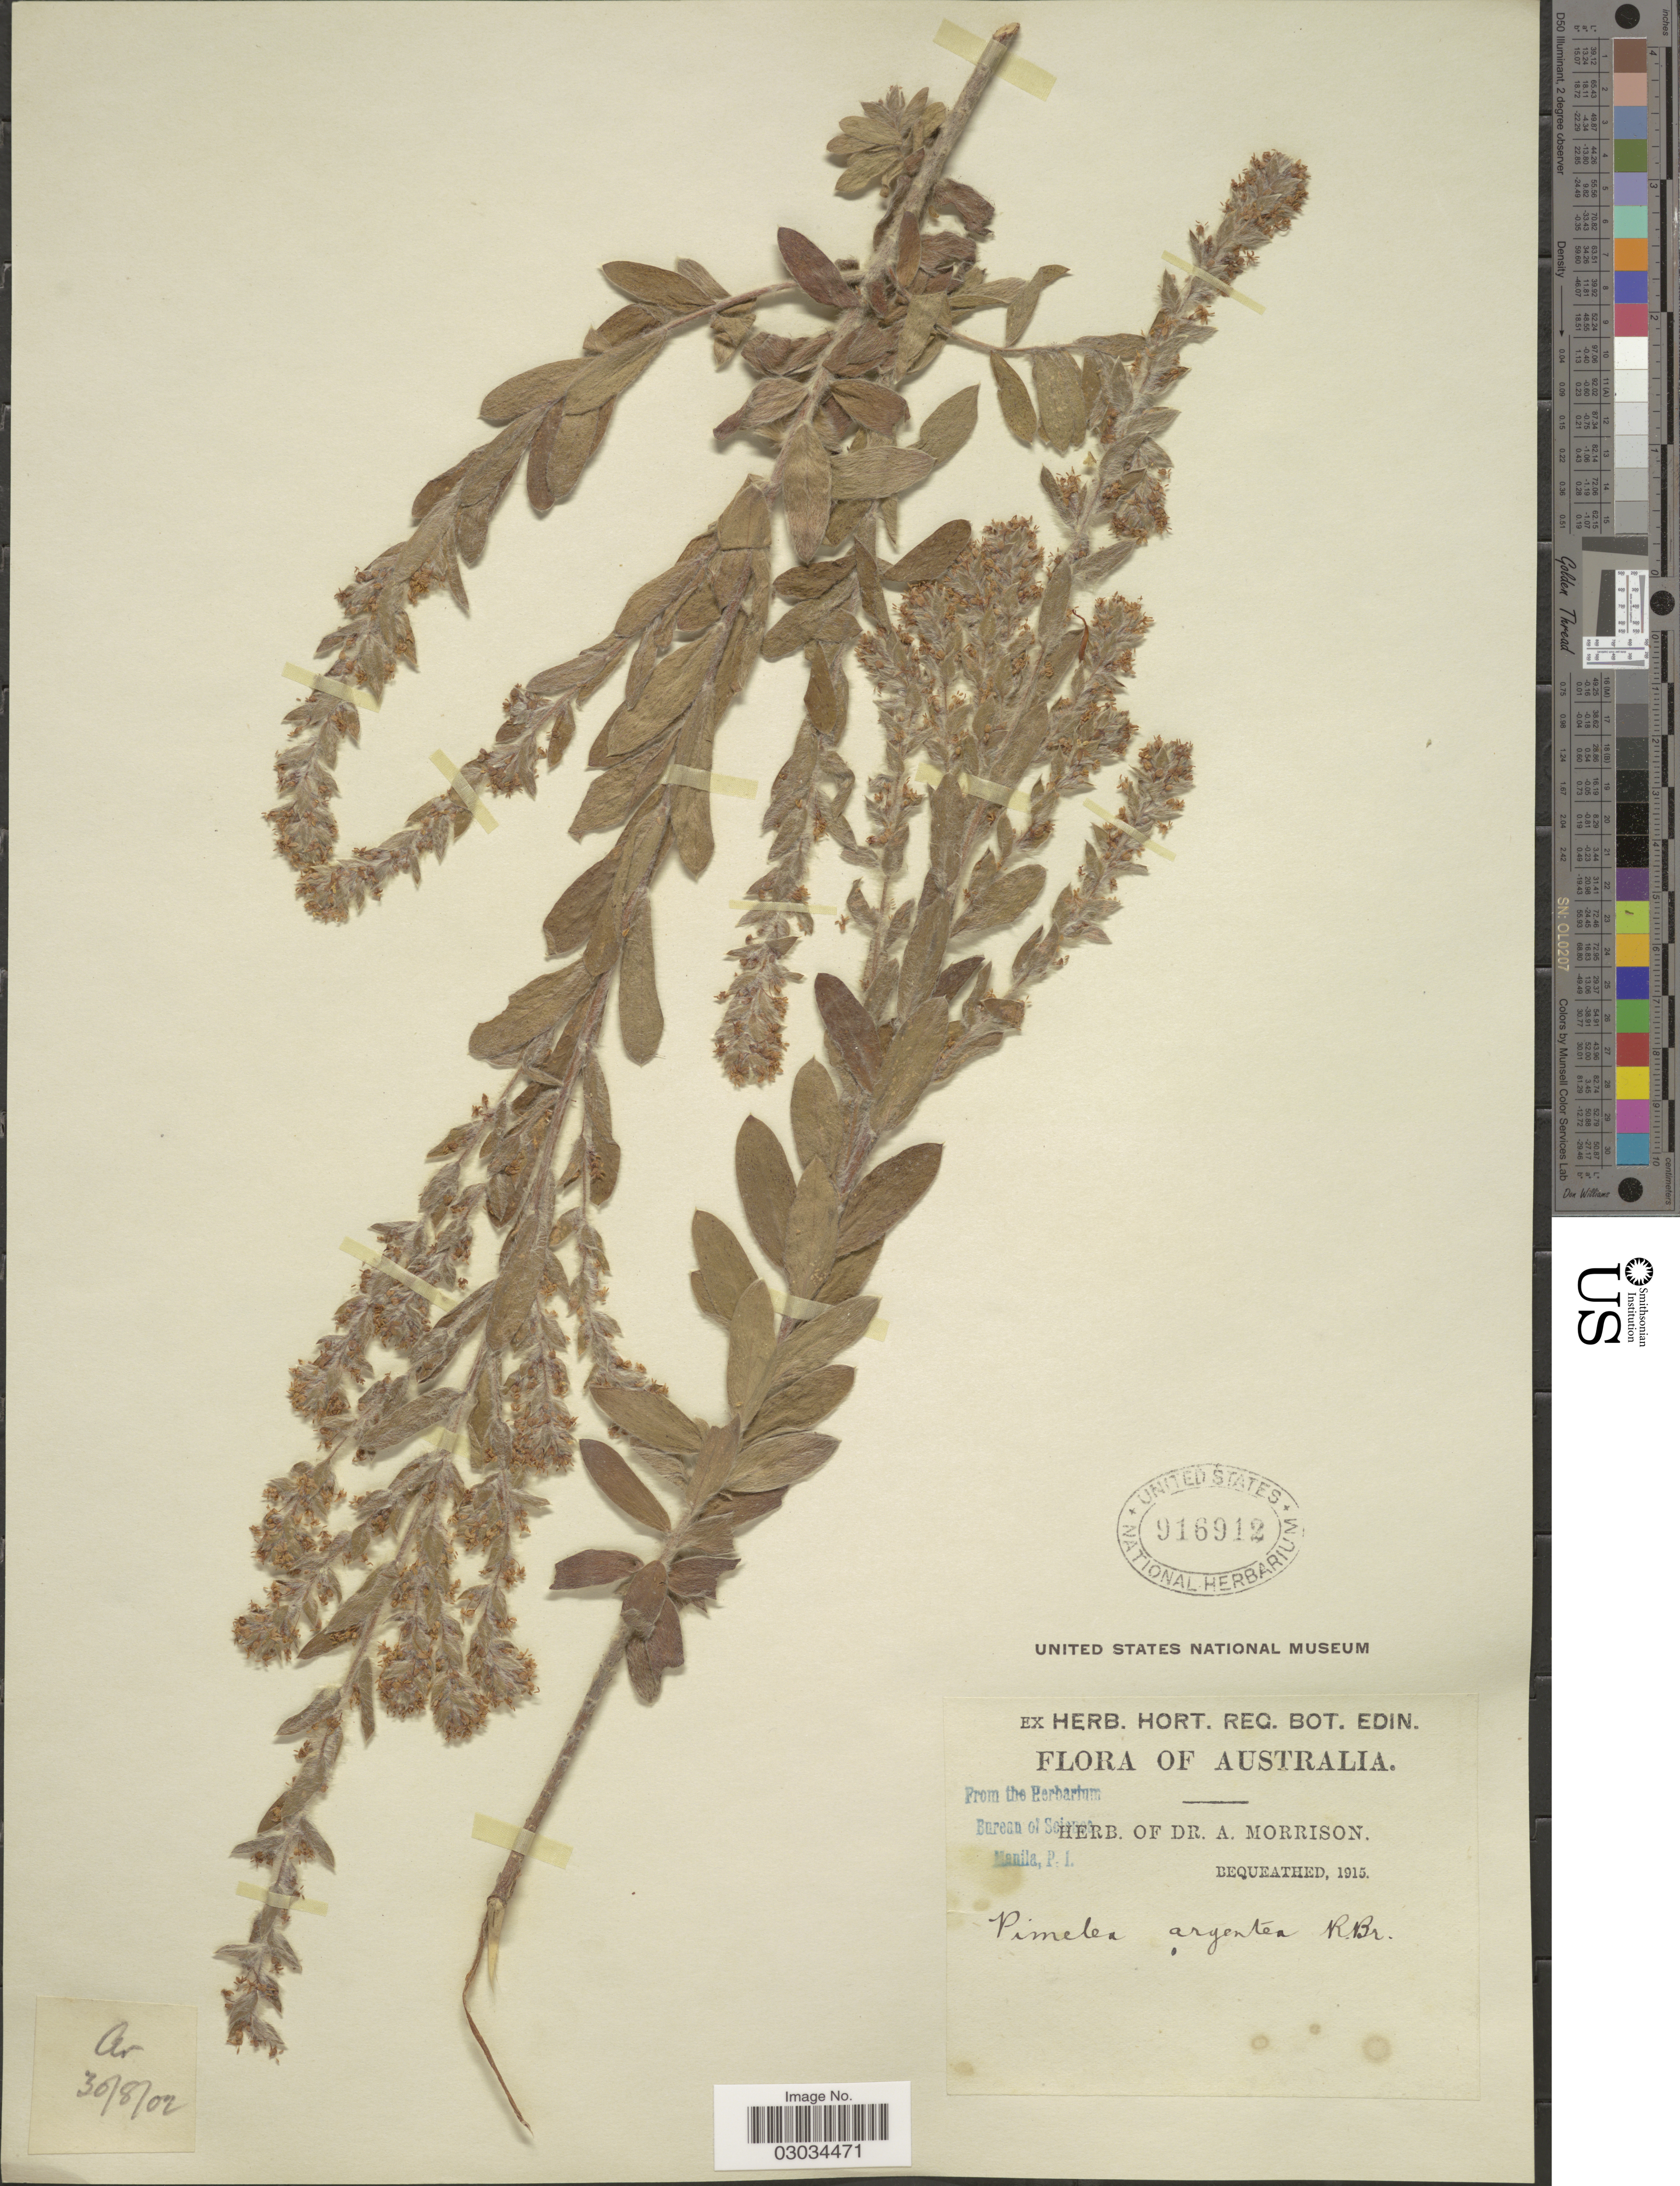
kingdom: Plantae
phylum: Tracheophyta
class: Magnoliopsida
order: Malvales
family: Thymelaeaceae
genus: Pimelea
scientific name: Pimelea argentea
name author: R. Br.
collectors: ex herb. Dr. A. Morrison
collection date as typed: Transcribed d/m/y: 30/8/2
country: Australia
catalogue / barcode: US 916912